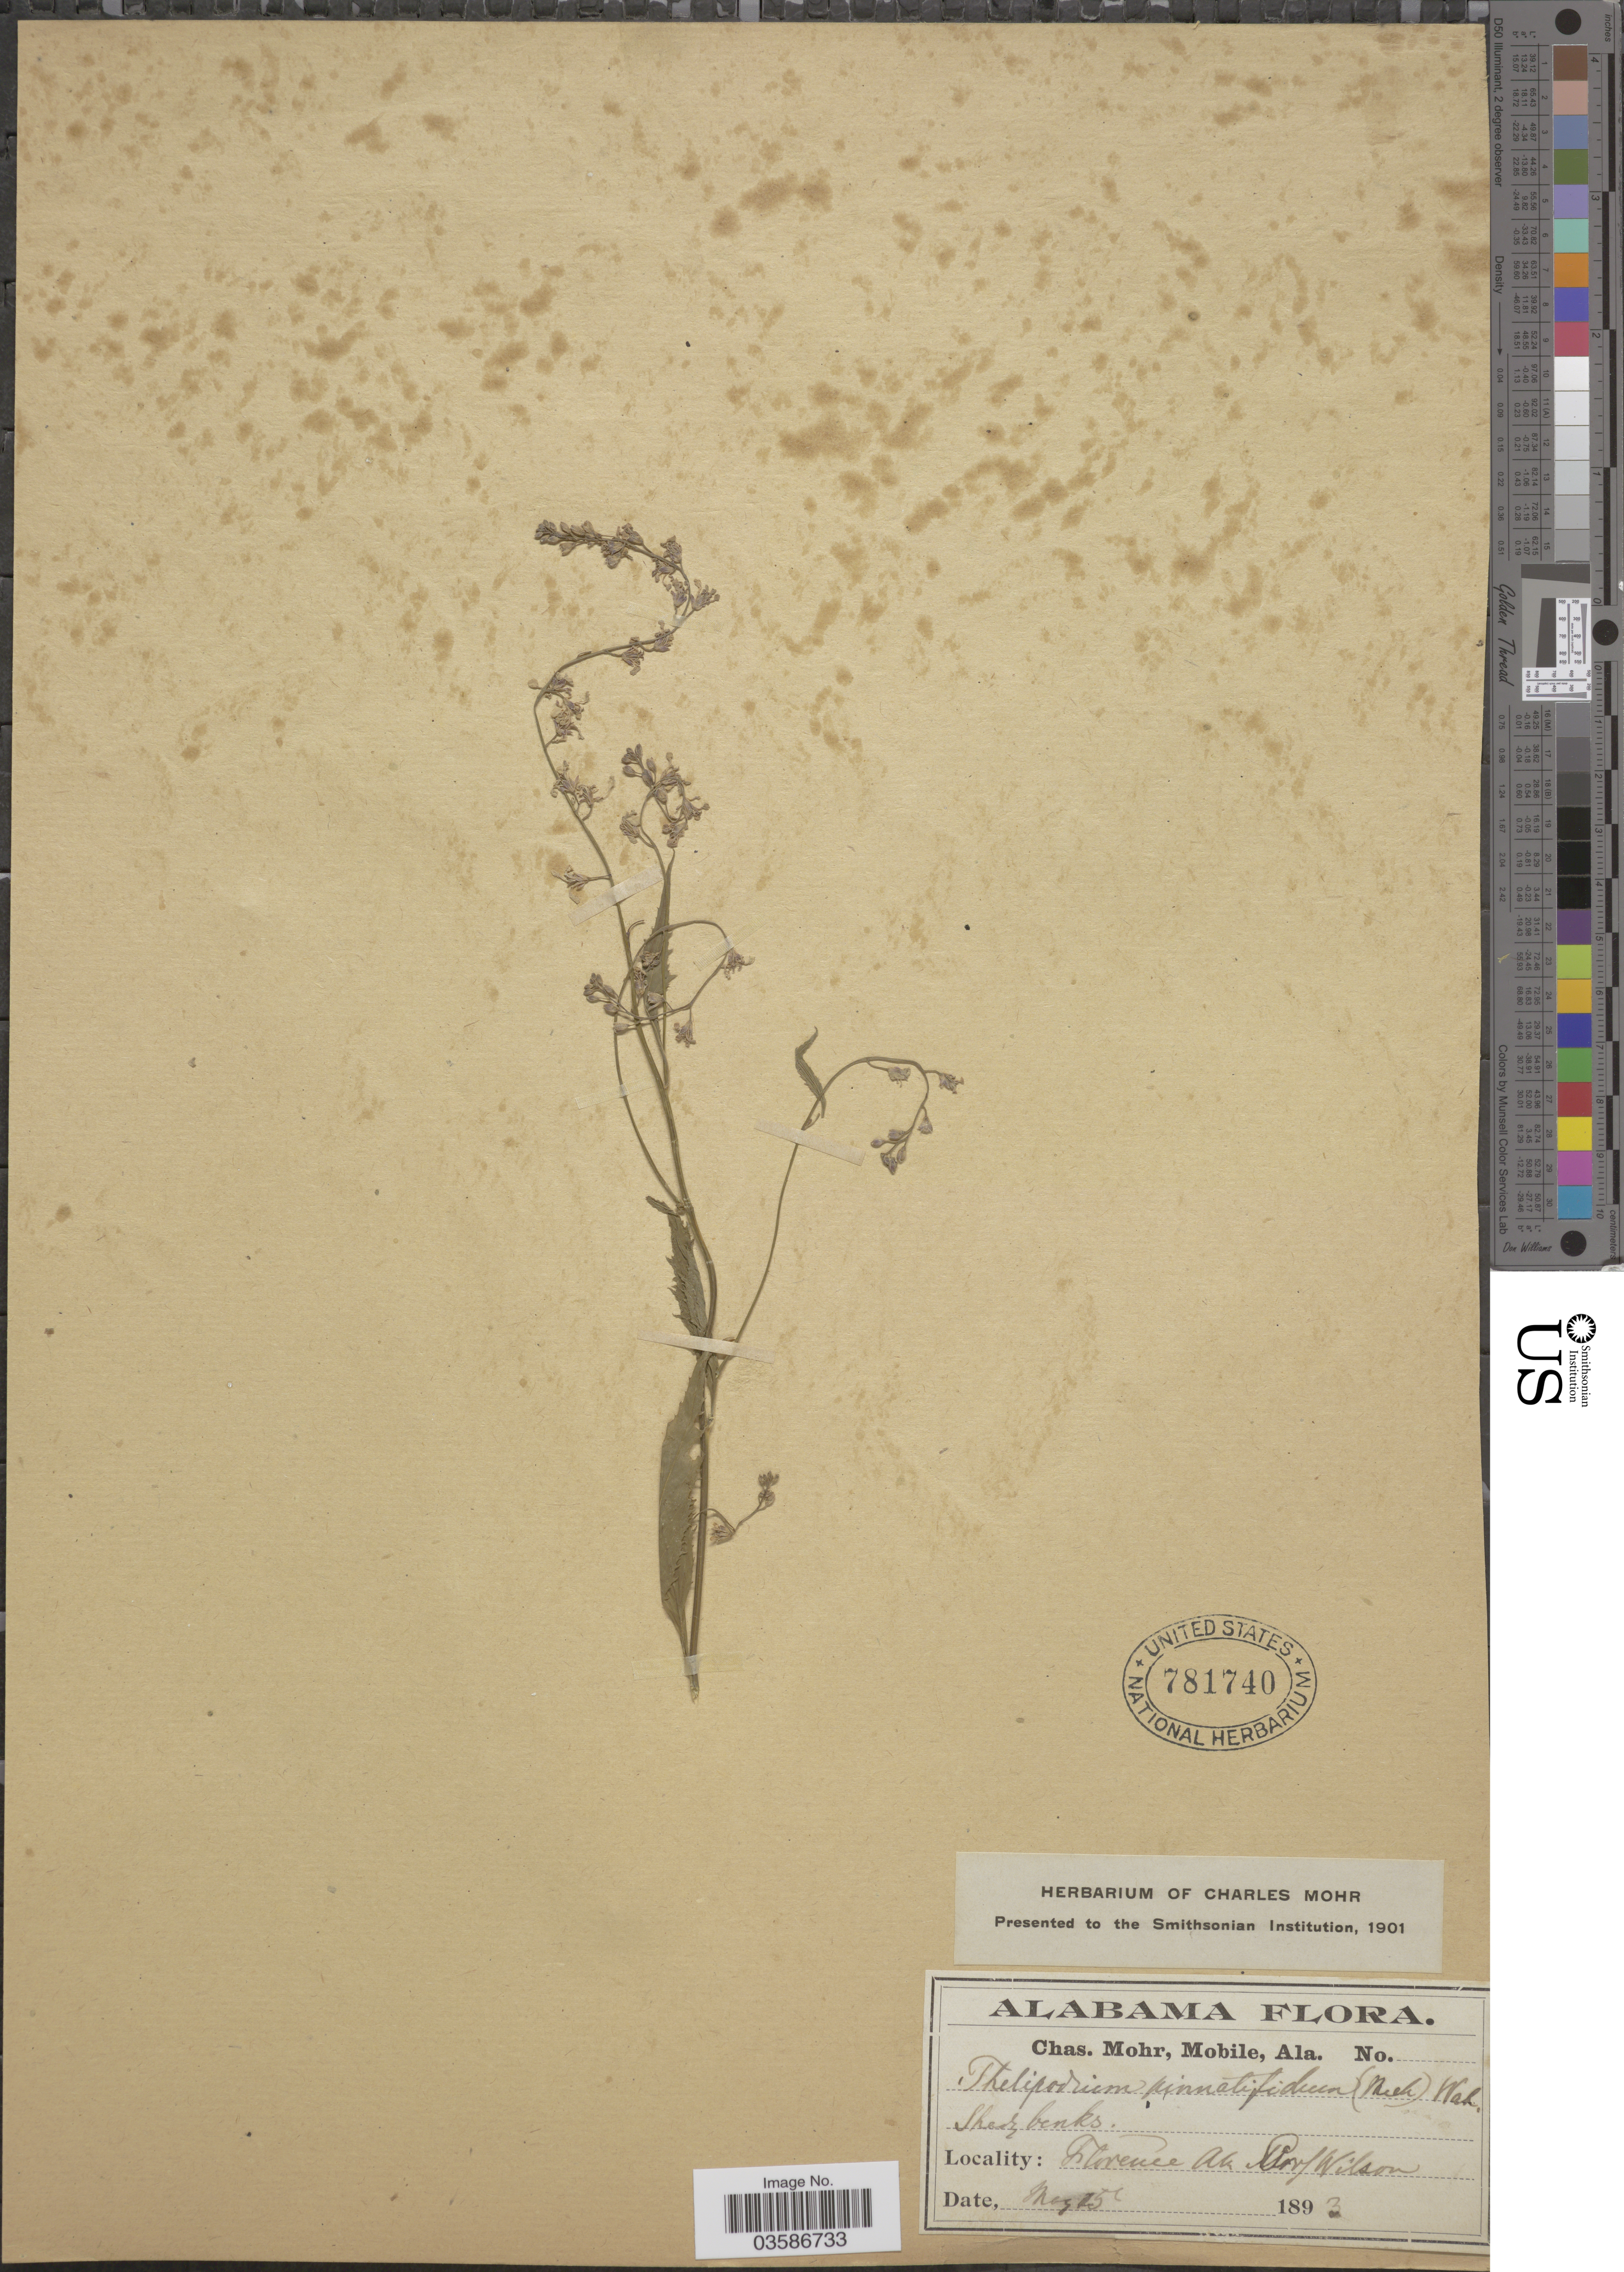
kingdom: Plantae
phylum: Tracheophyta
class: Magnoliopsida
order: Brassicales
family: Brassicaceae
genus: Iodanthus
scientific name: Iodanthus pinnatifidus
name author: (Michx.) Steud.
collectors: -- Wilson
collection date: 1893-05-15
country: United States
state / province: Alabama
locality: Florence.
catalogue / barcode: US 781740